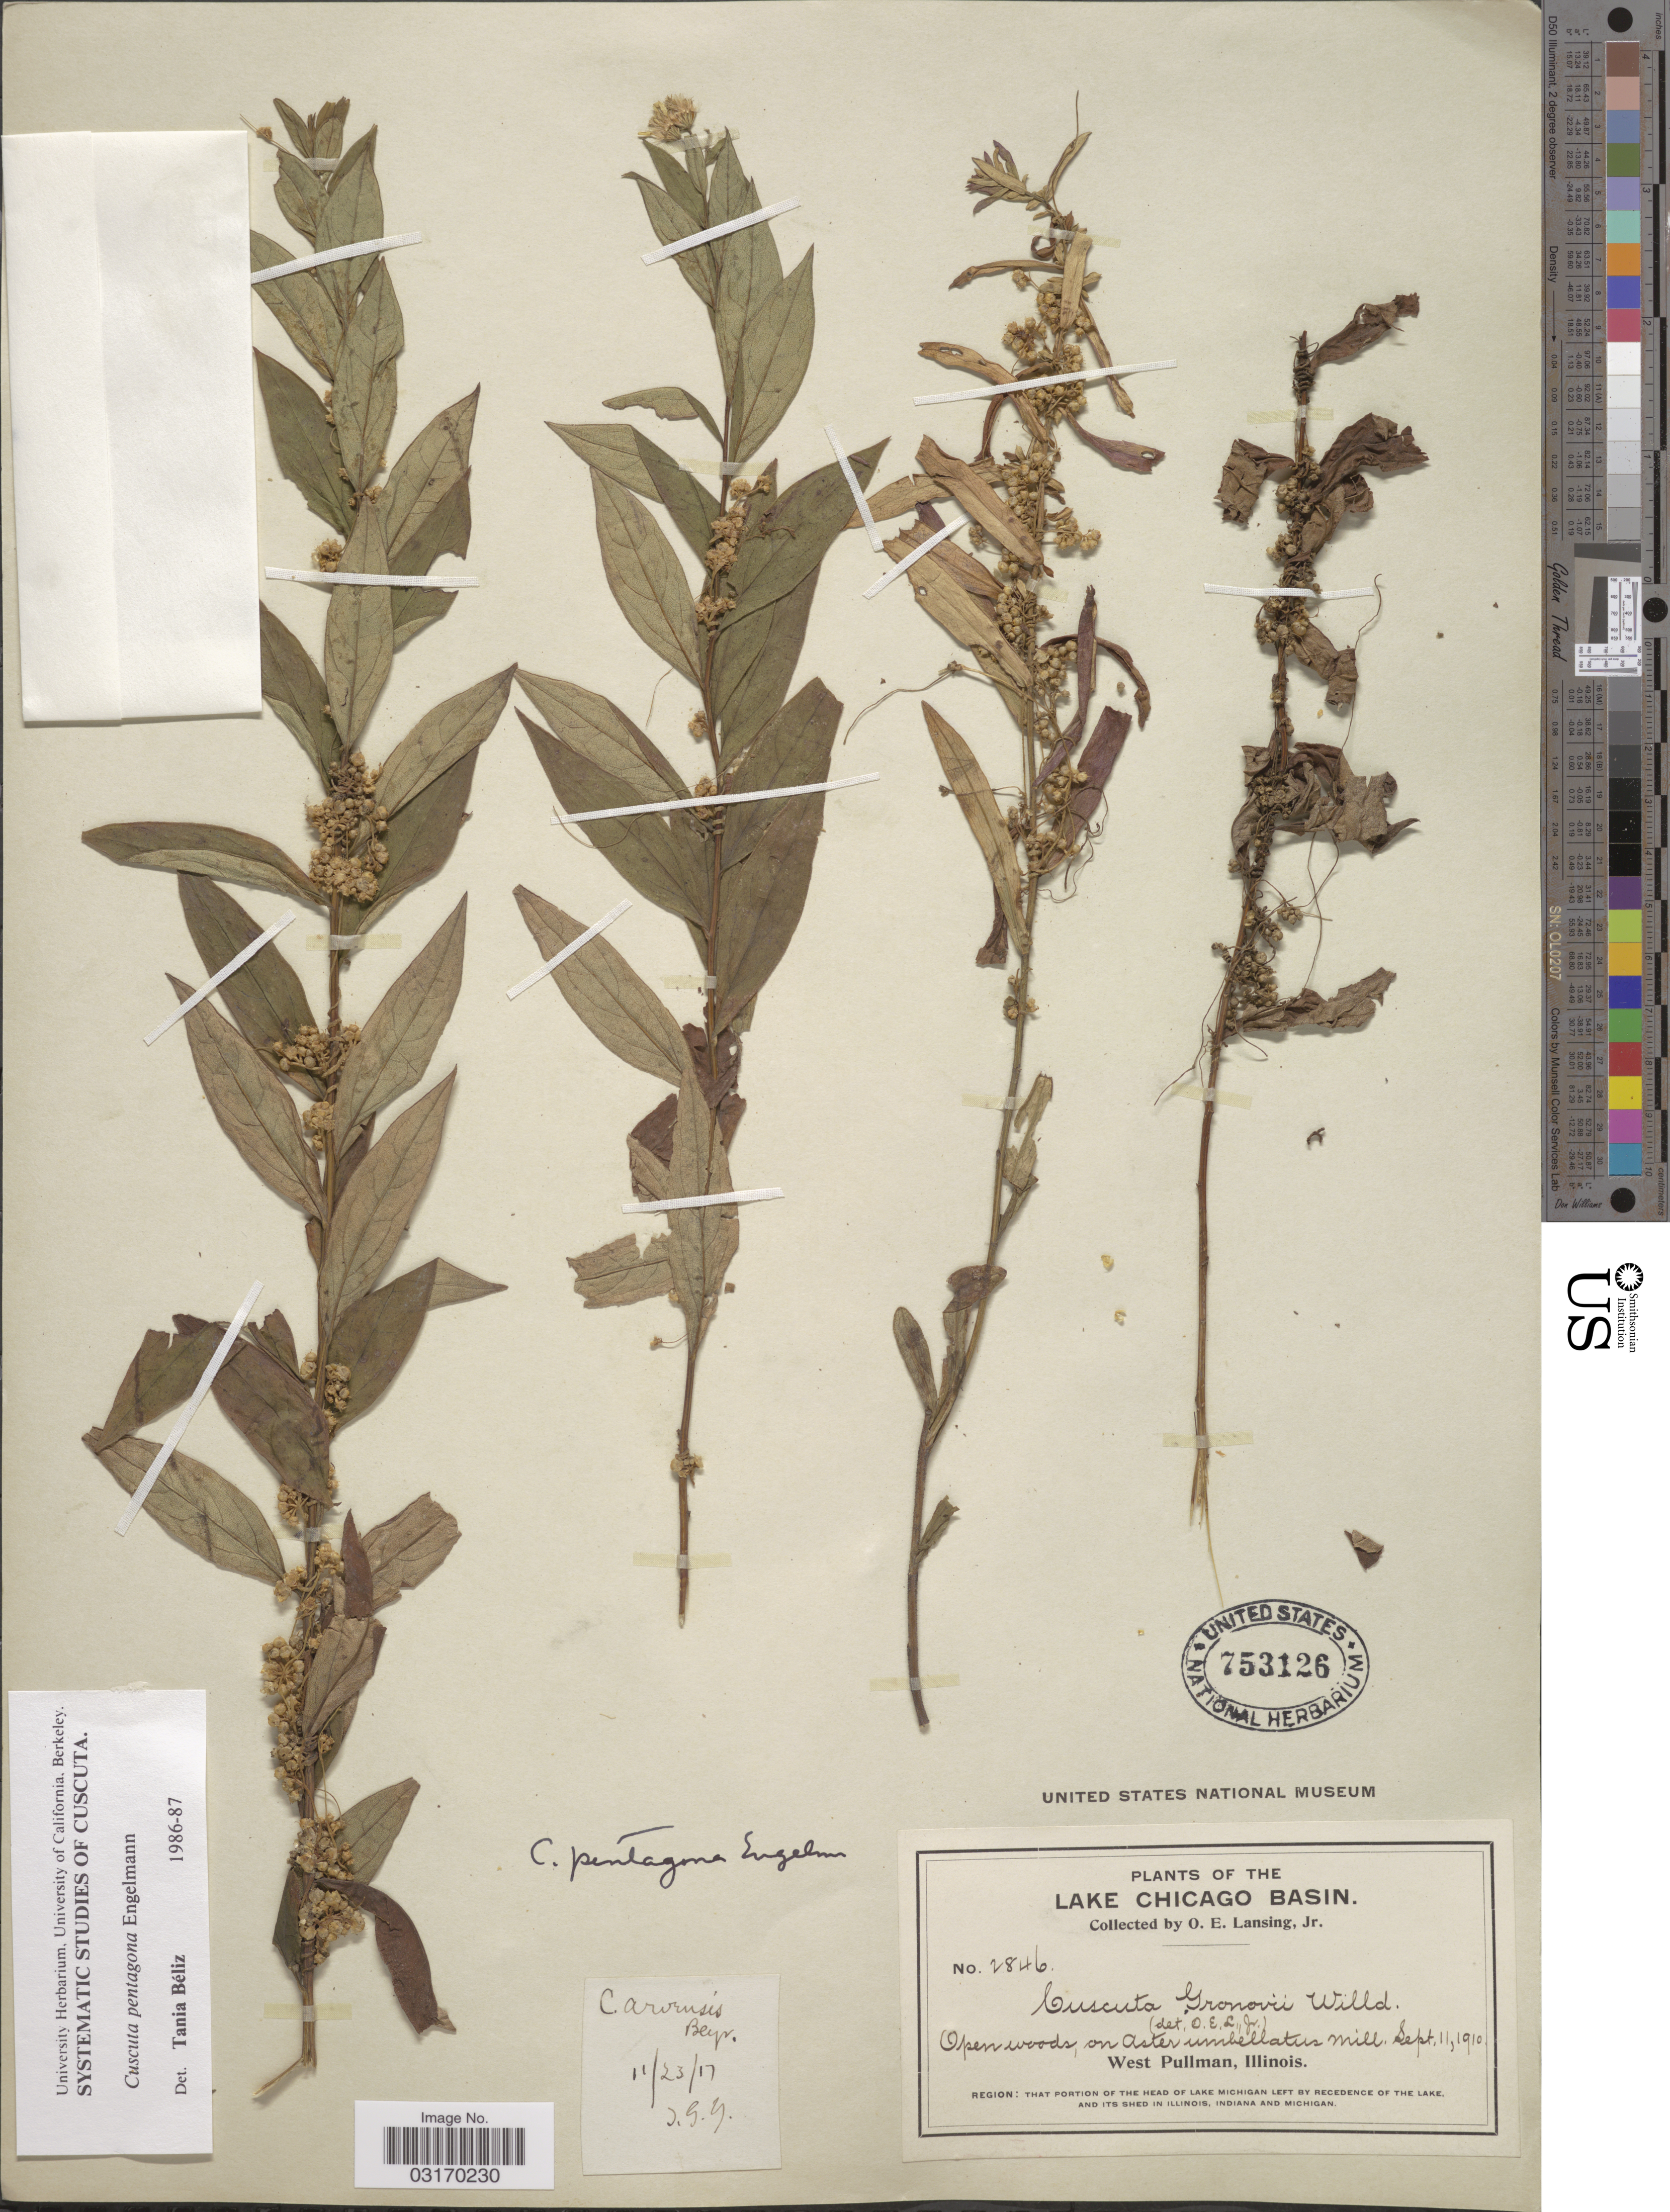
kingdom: Plantae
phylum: Tracheophyta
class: Magnoliopsida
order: Solanales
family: Convolvulaceae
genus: Cuscuta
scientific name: Cuscuta pentagona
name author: Engelm.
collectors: O. Lansing Jr.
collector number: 2846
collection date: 1910-09-11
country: United States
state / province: Illinois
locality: Lake Chicago Basin. West Pullman.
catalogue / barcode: US 753126